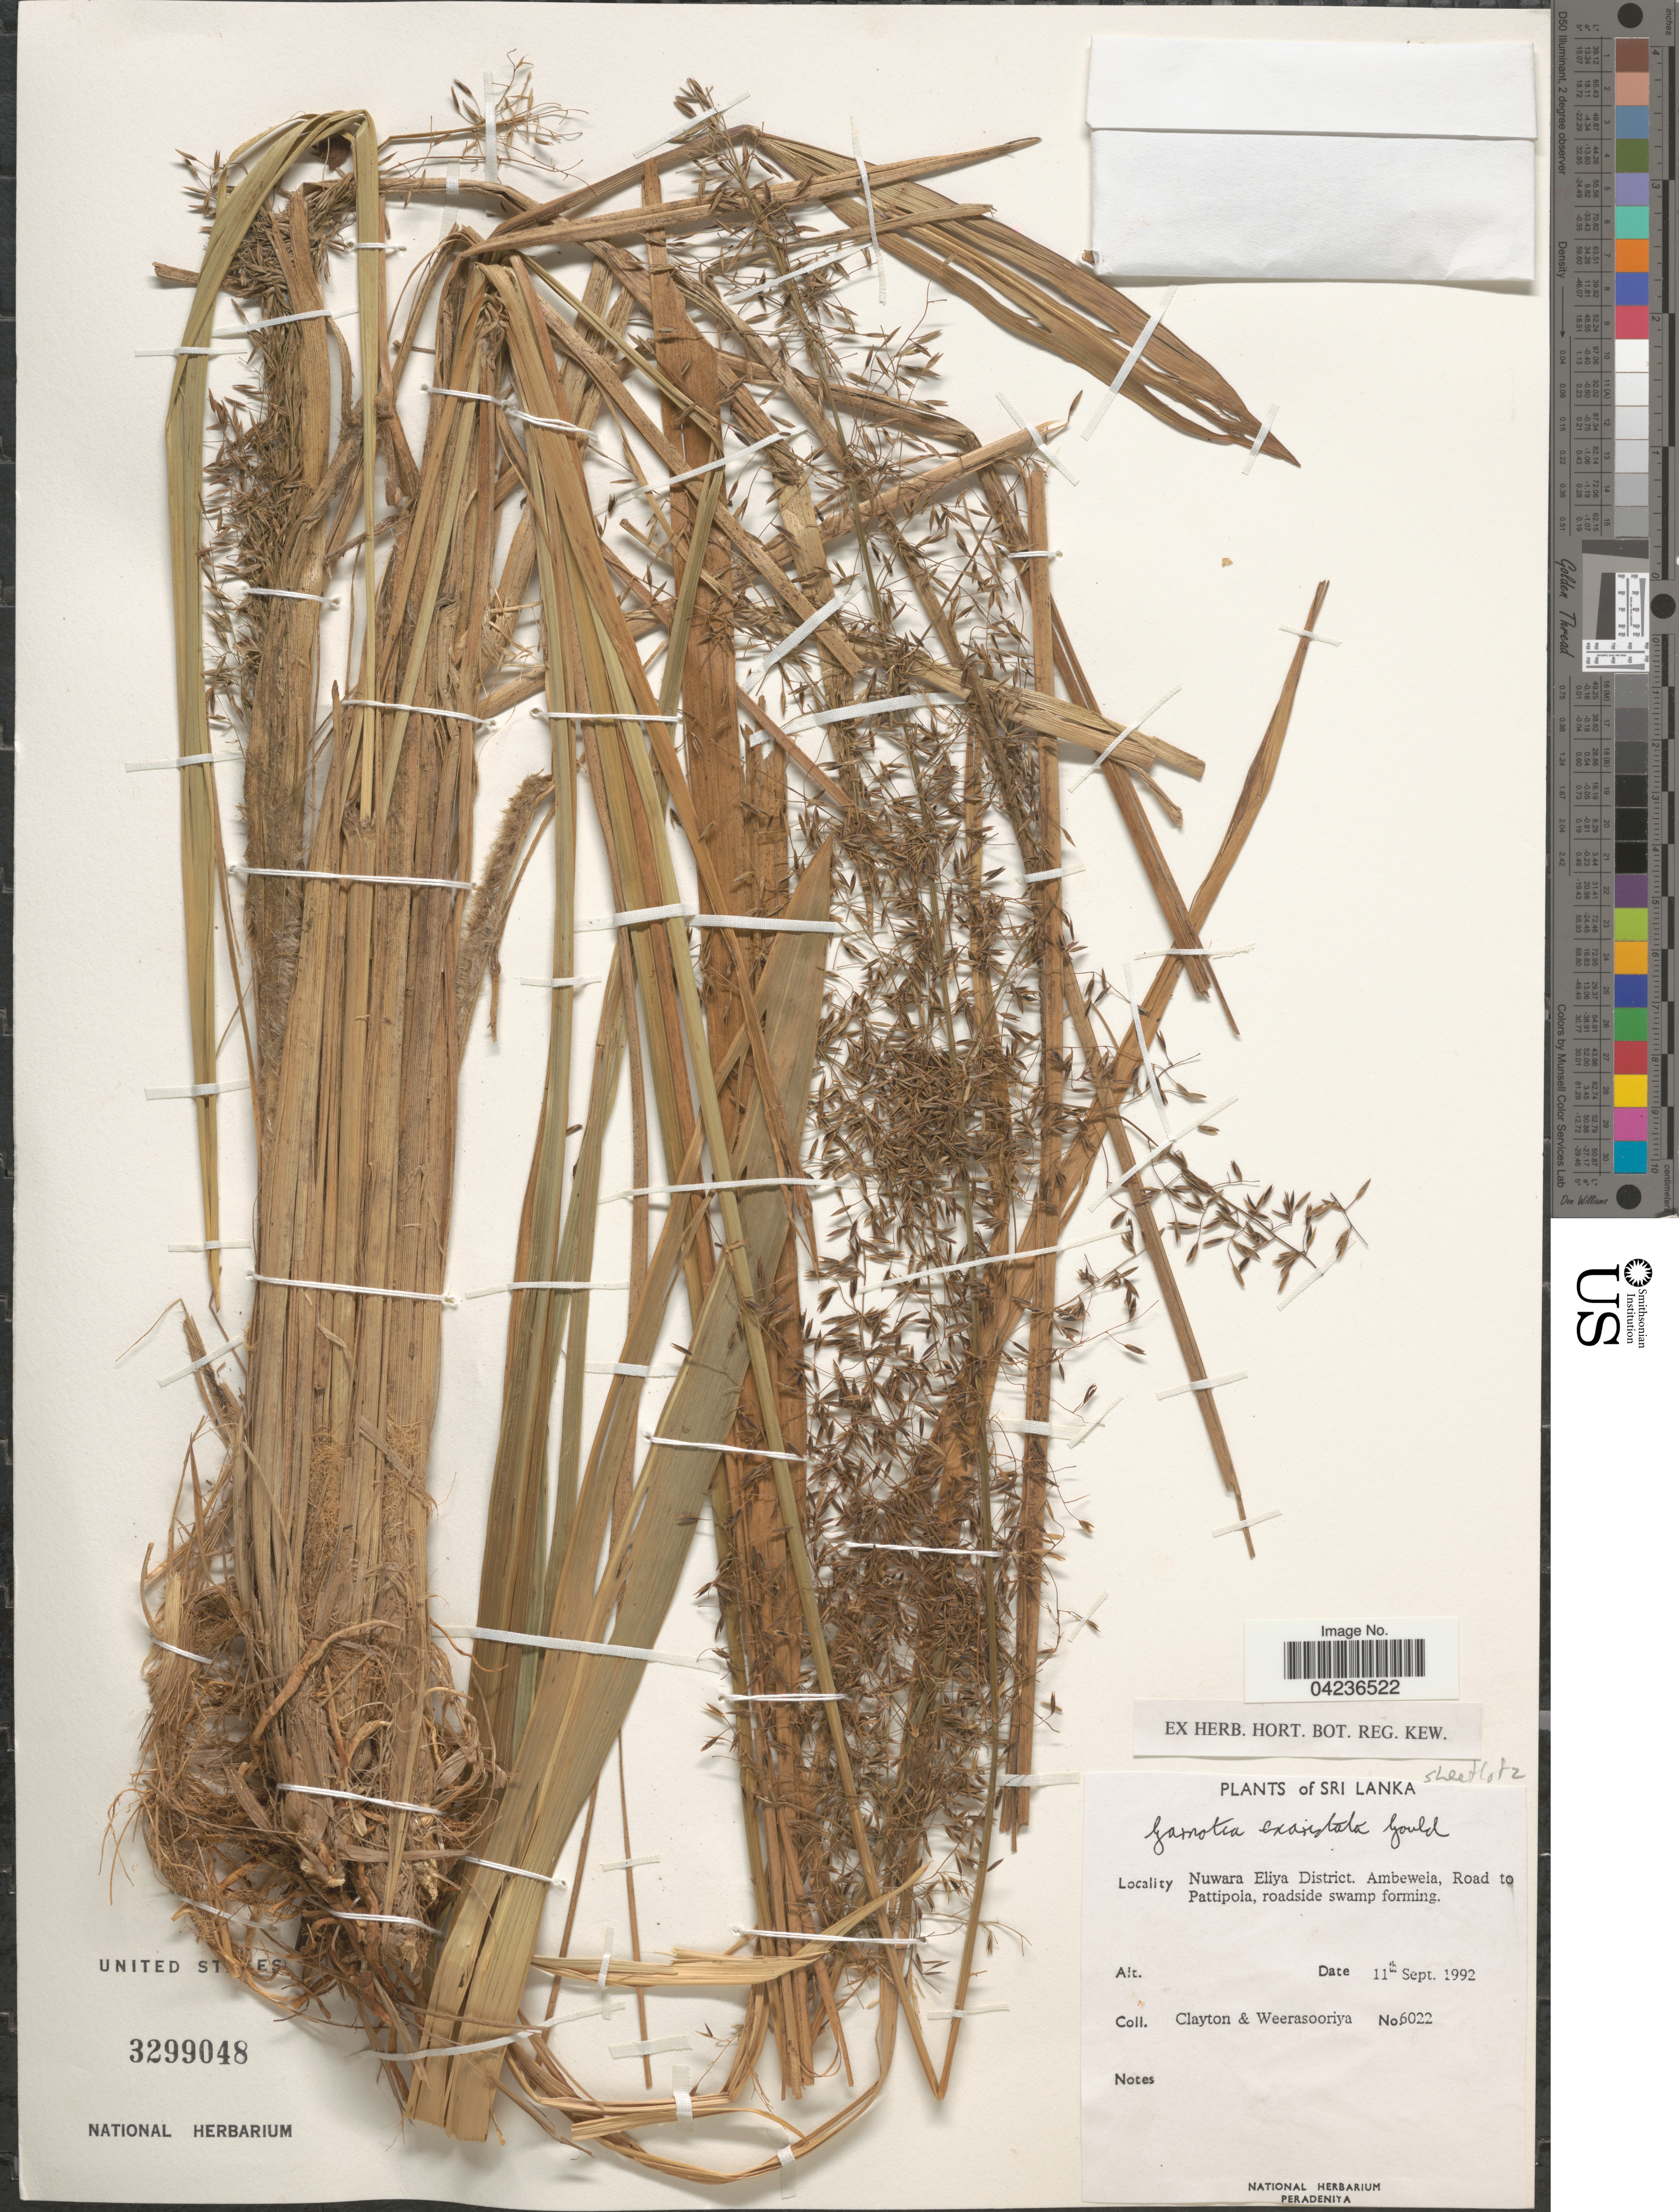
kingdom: Plantae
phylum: Tracheophyta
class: Liliopsida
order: Poales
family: Poaceae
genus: Garnotia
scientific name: Garnotia exaristata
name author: Gould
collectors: Clayton & Weerasooriya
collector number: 6022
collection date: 1992-09-11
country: Sri Lanka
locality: Nuwara Eliya District. Ambewela, Road to Pattipola, roadside swamp forming.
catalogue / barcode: US 3299048